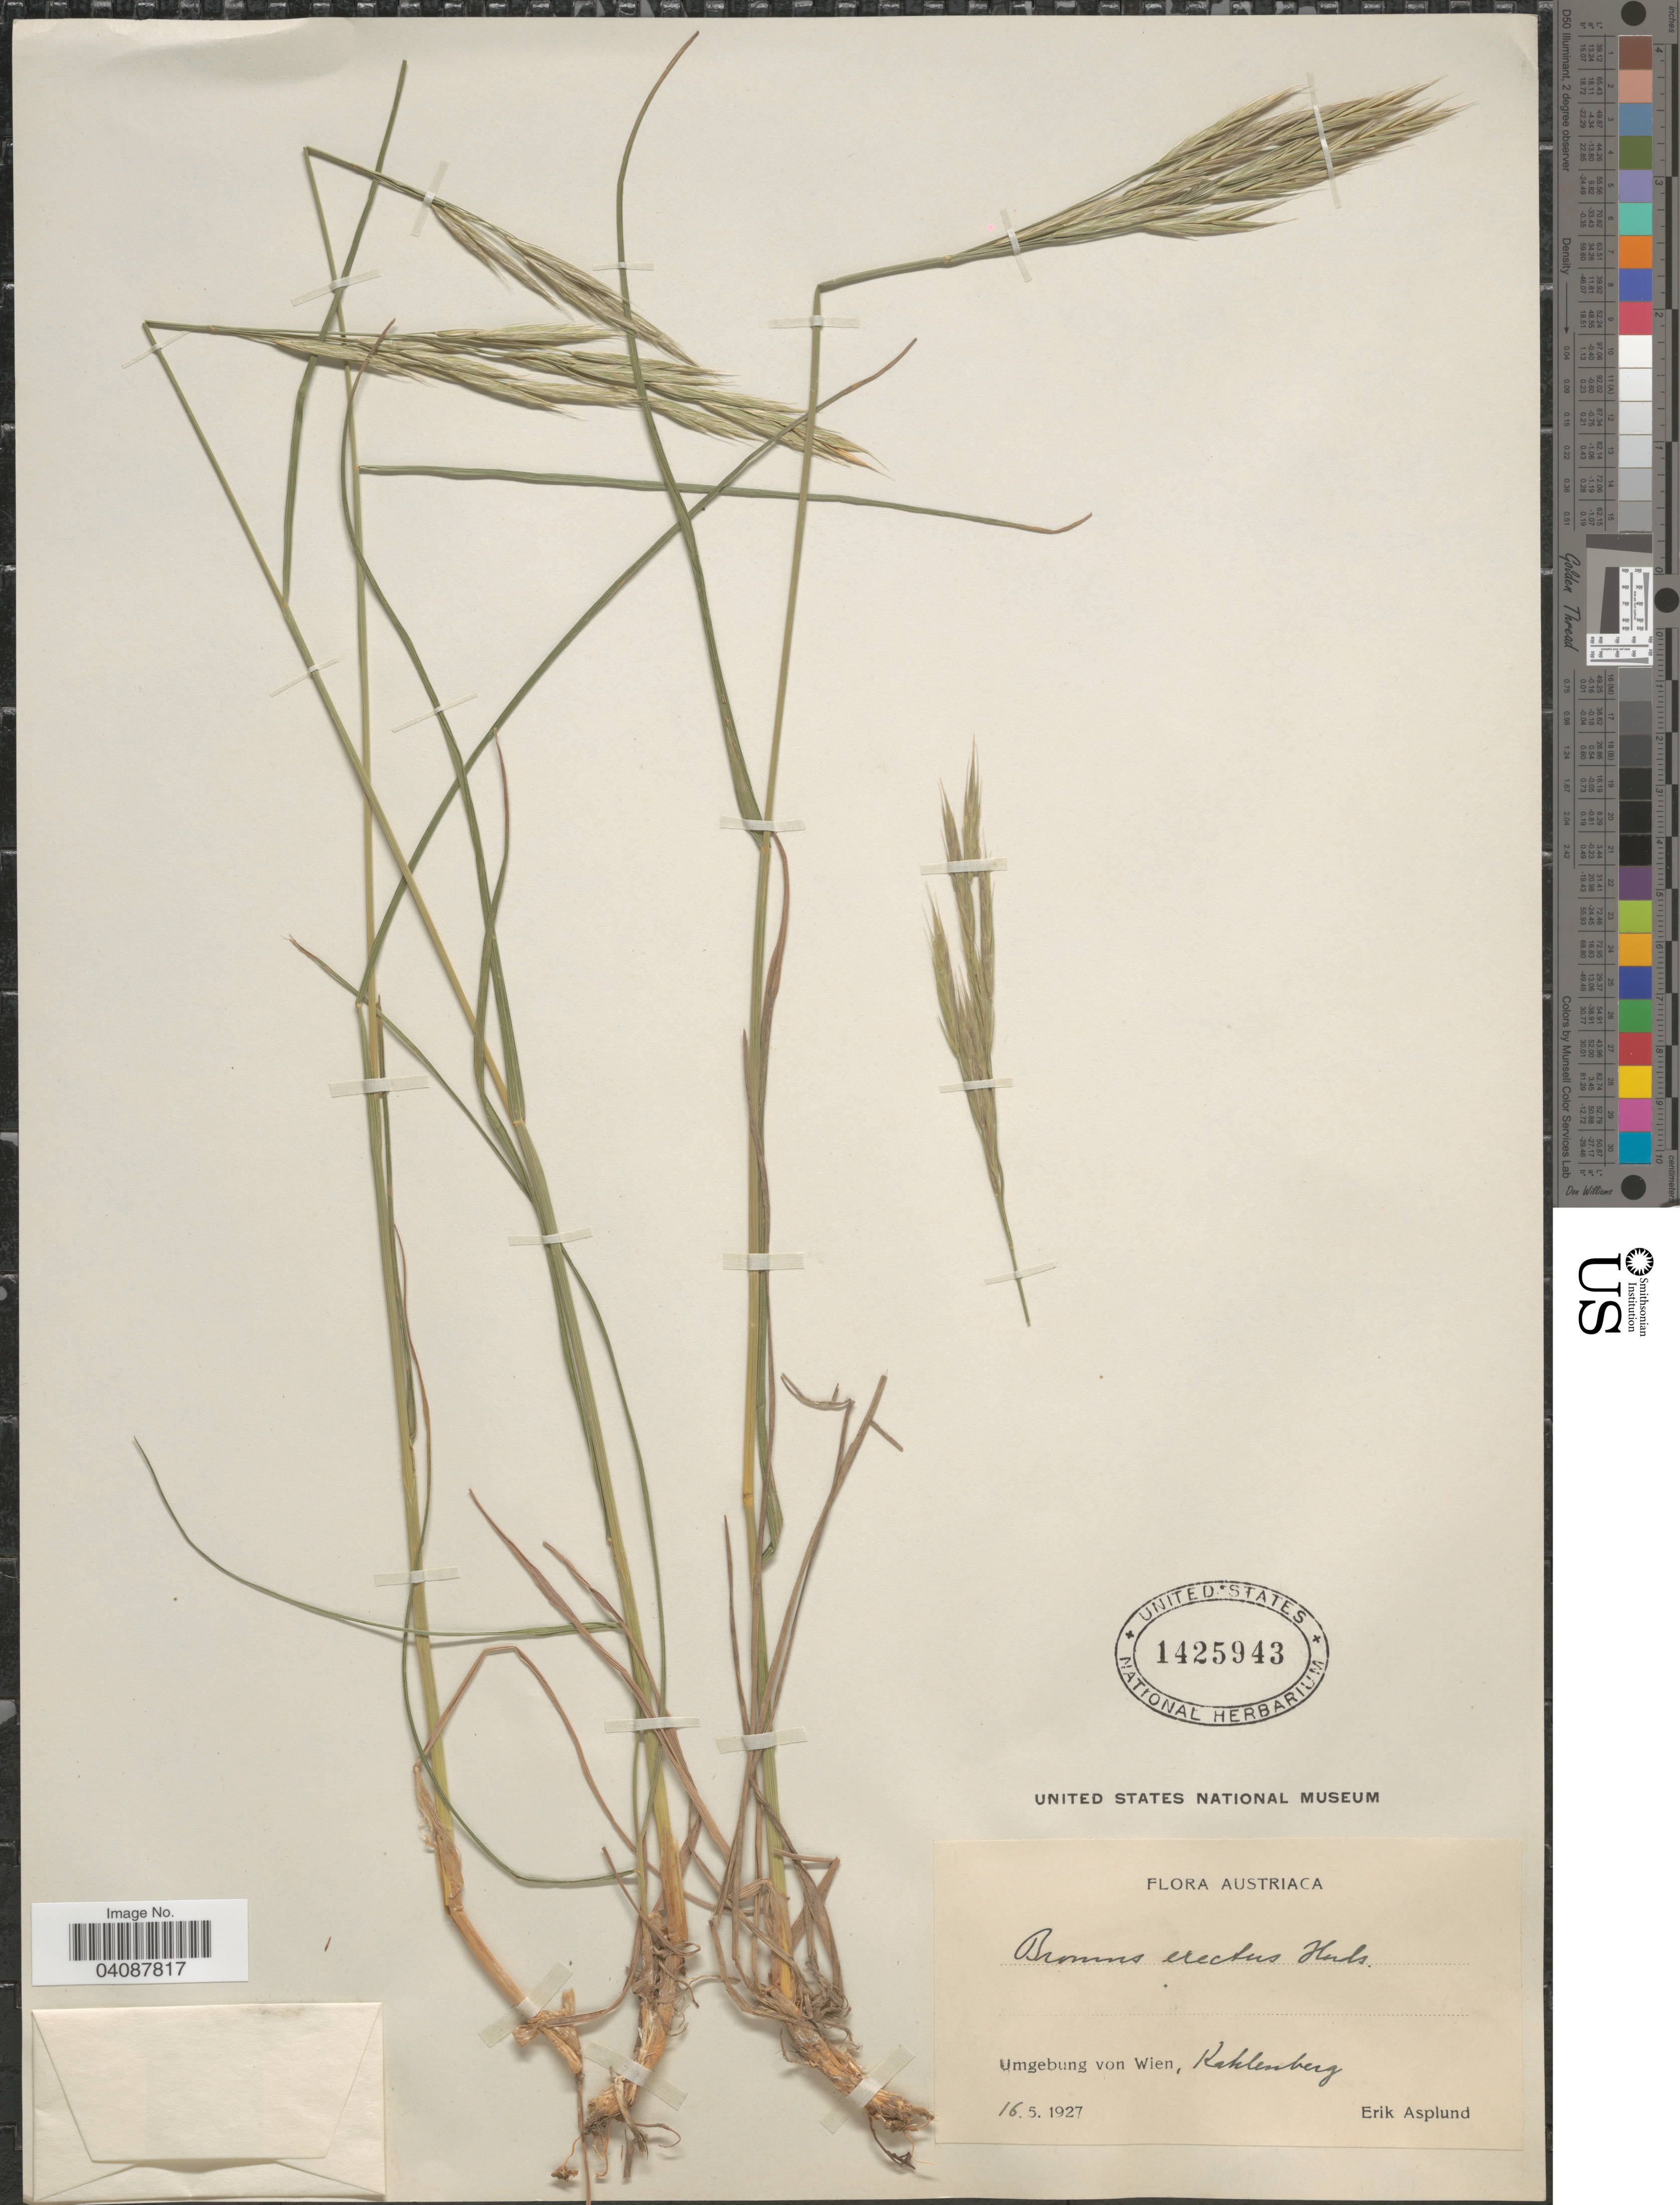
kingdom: Plantae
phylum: Tracheophyta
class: Liliopsida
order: Poales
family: Poaceae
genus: Bromus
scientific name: Bromus erectus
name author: Huds.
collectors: E. Asplund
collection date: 1927-05-16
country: Austria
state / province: Wien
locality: Austriaca. Umgebung von Wien, Kaklenberg.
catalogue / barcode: US 1425943